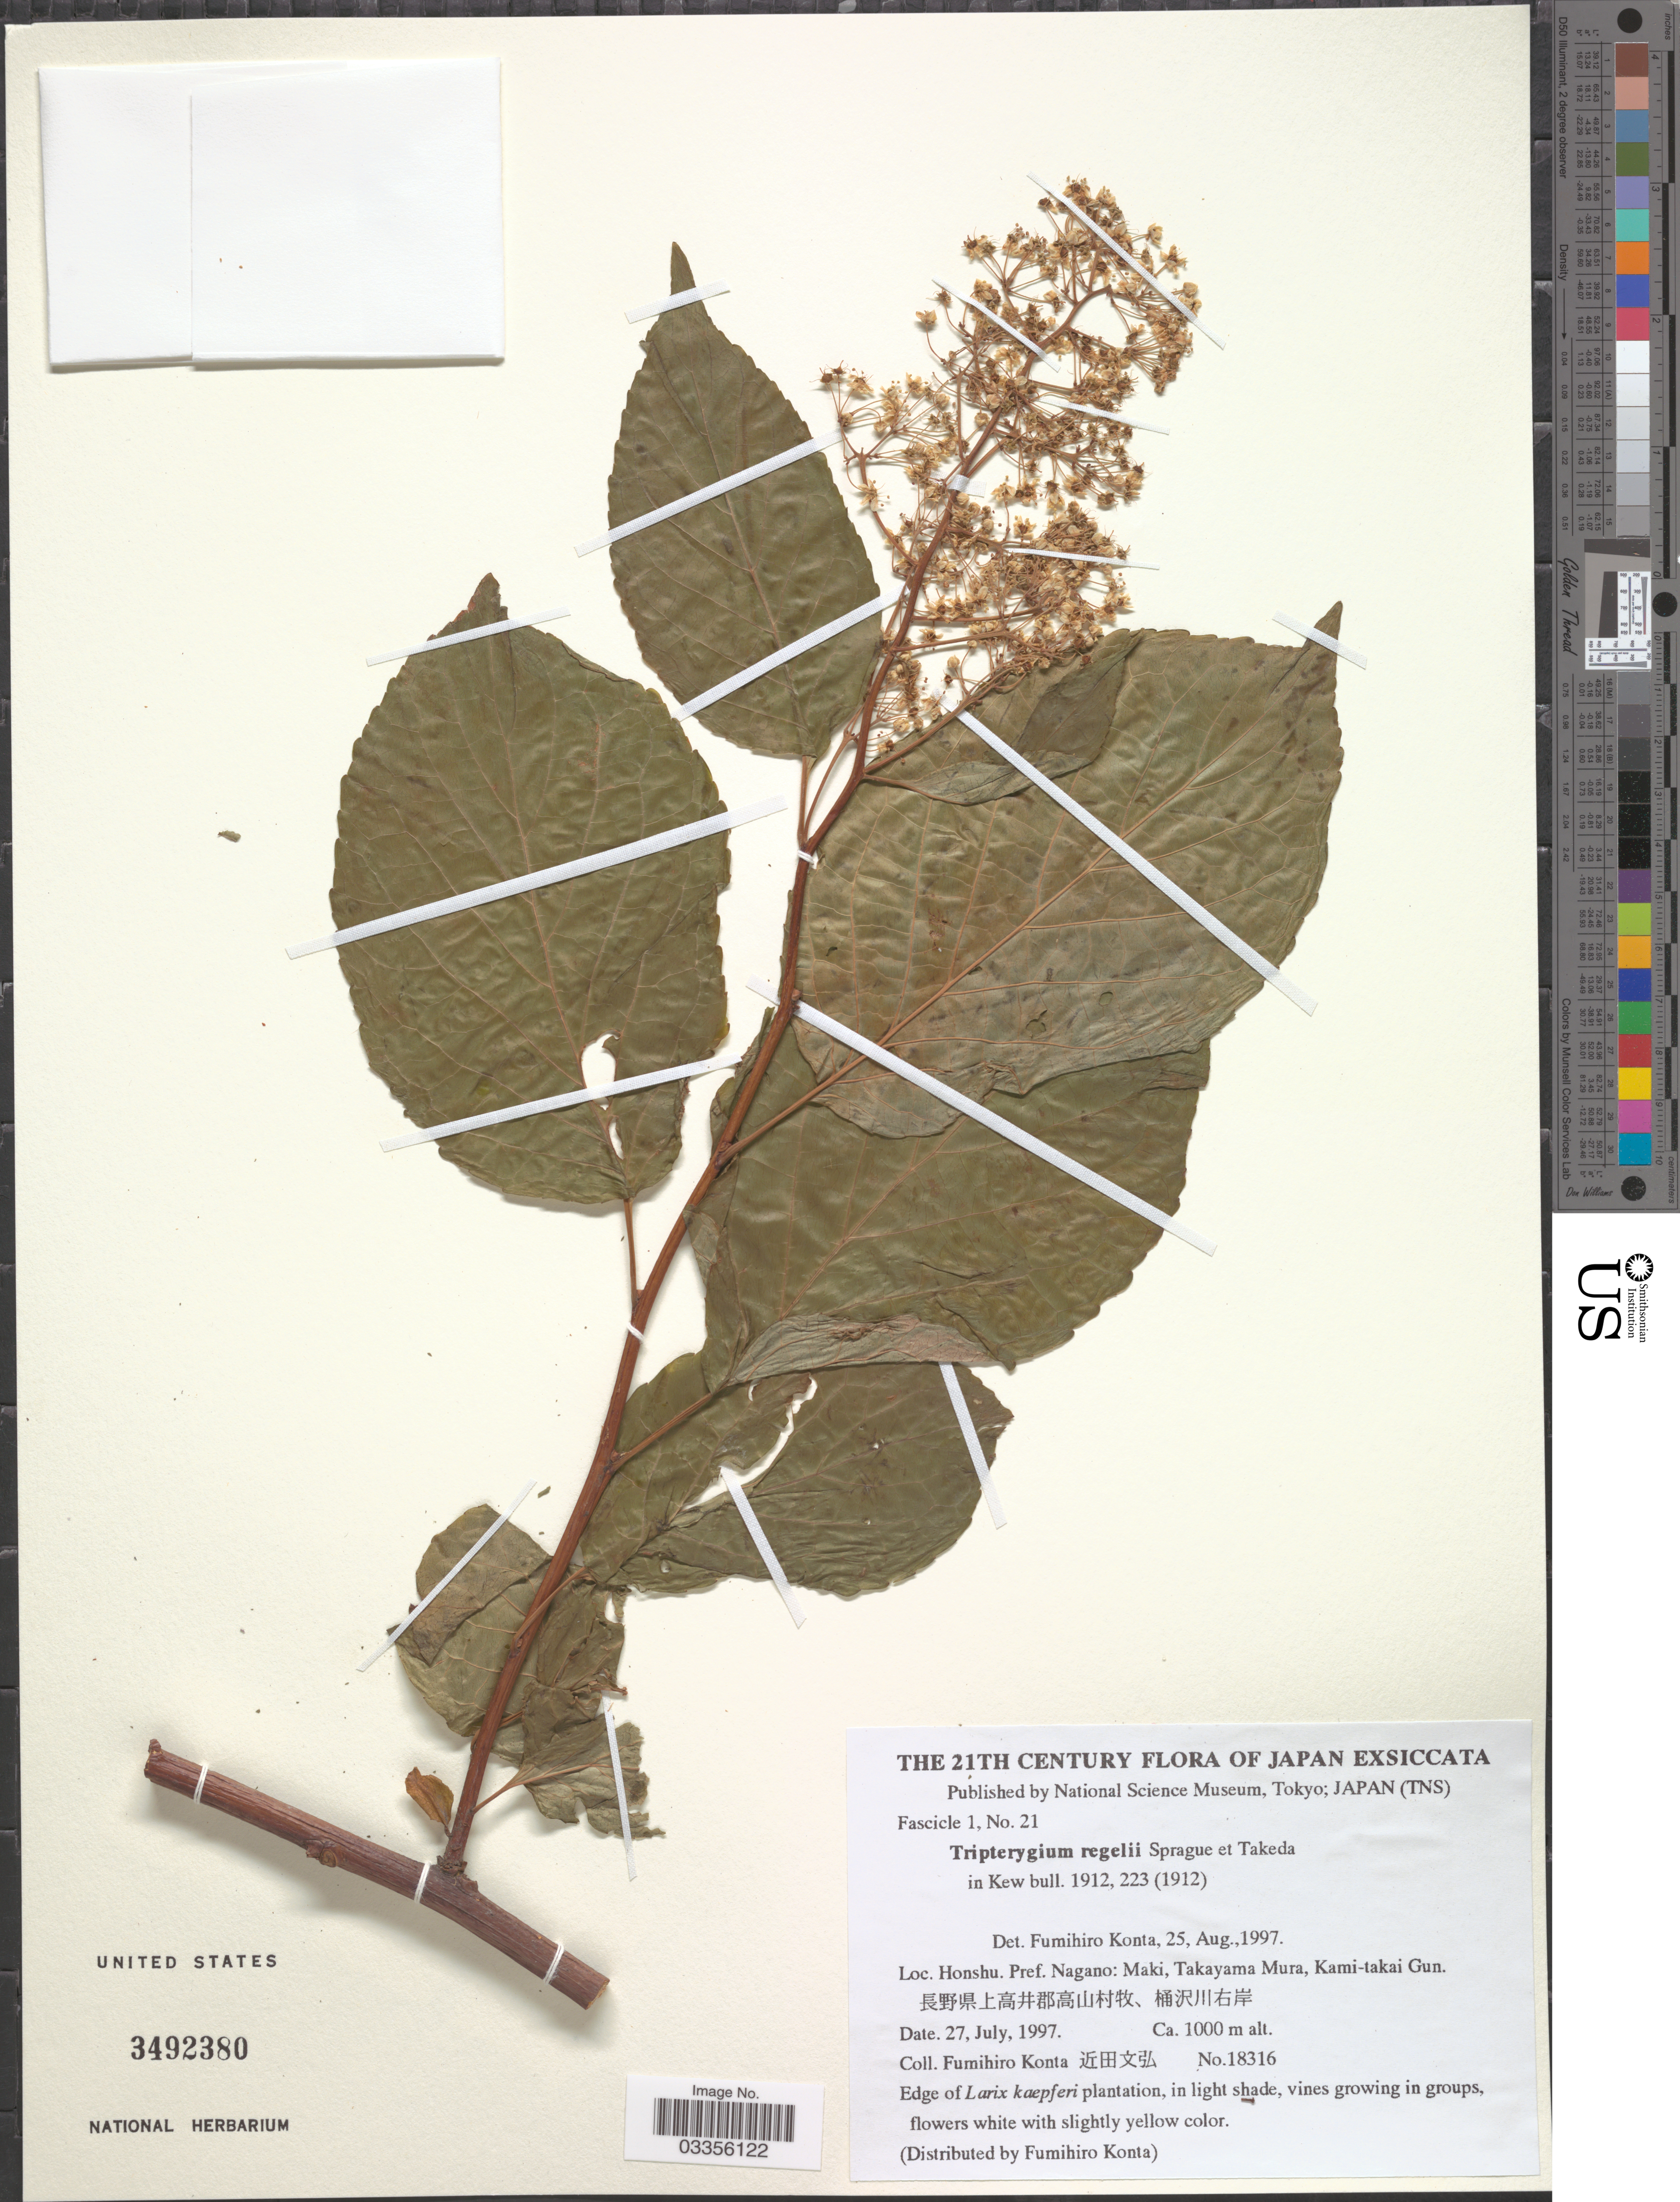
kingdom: Plantae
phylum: Tracheophyta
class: Magnoliopsida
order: Celastrales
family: Celastraceae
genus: Tripterygium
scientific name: Tripterygium regelii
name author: Sprague & Takeda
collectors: F. Konta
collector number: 18316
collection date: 1997-07-27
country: Japan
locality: Honshu. Pref. Nagano: Maki, Takayama Mura, Kami-takai Gun.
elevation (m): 1000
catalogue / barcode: US 3492380